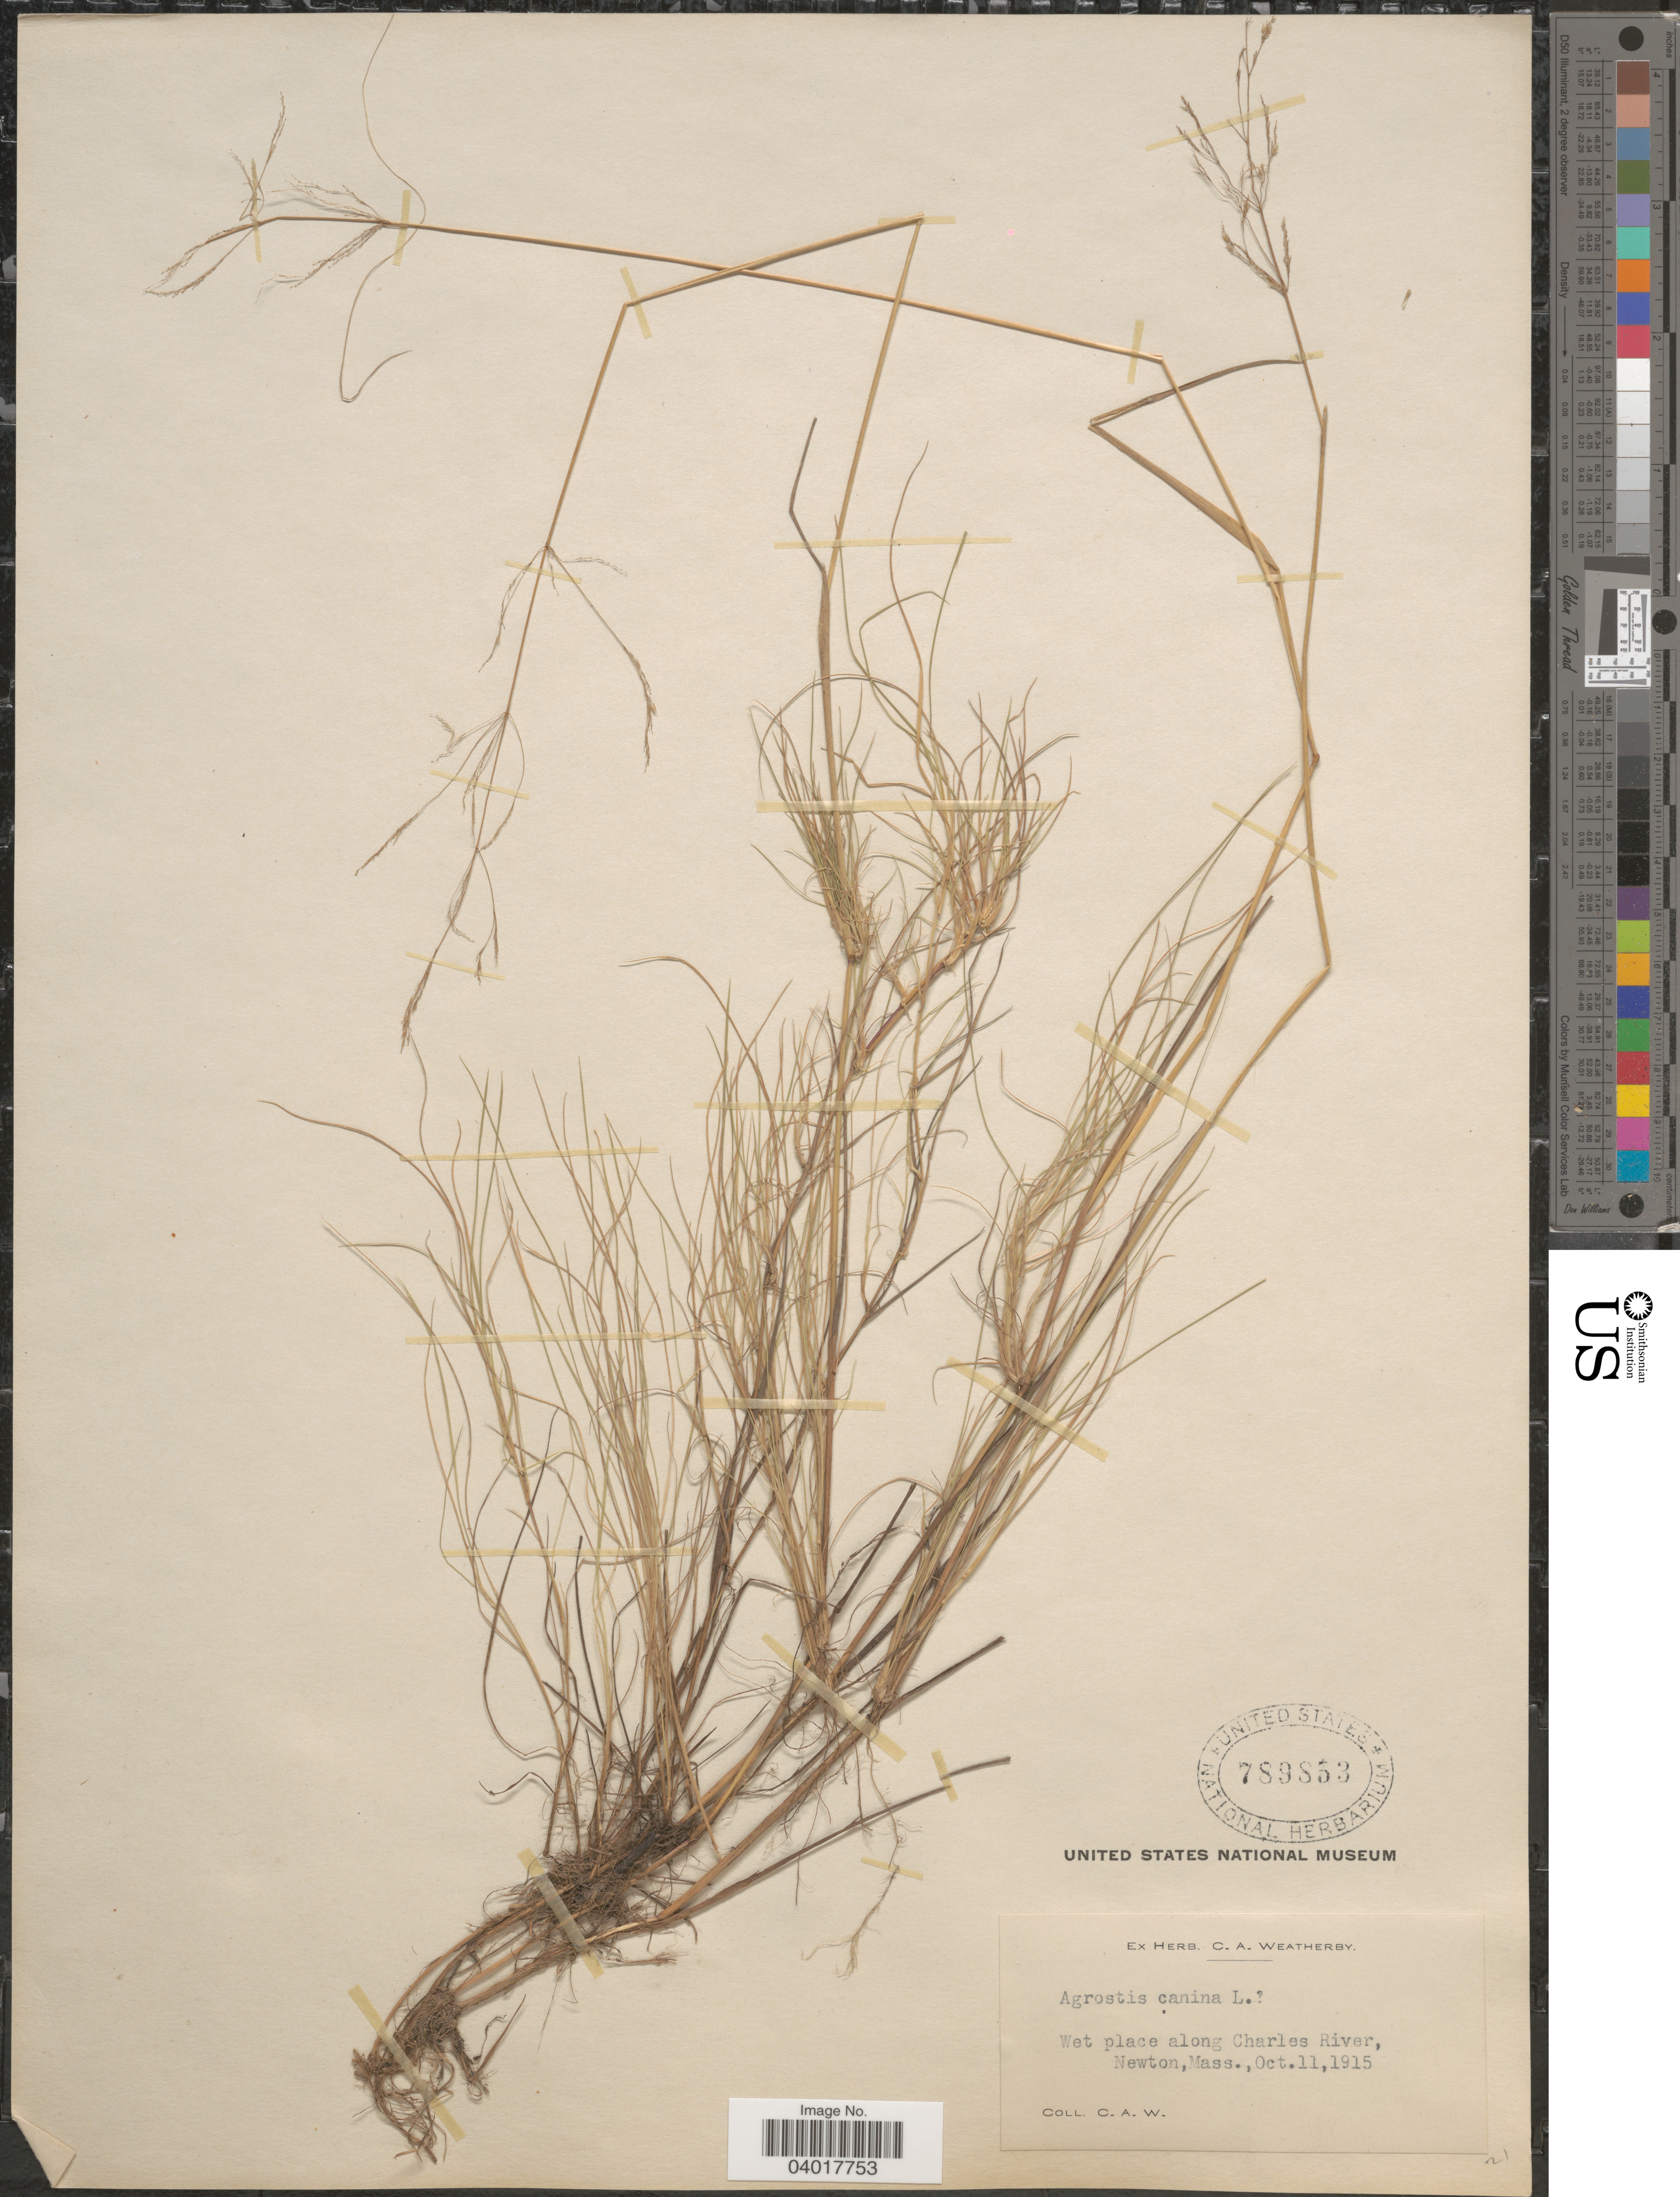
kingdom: Plantae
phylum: Tracheophyta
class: Liliopsida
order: Poales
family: Poaceae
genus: Agrostis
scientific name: Agrostis canina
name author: L.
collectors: C. A. Weatherby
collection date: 1915-10-11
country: United States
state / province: Massachusetts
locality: Wet place along Charles River, Newton.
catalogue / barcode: US 789853